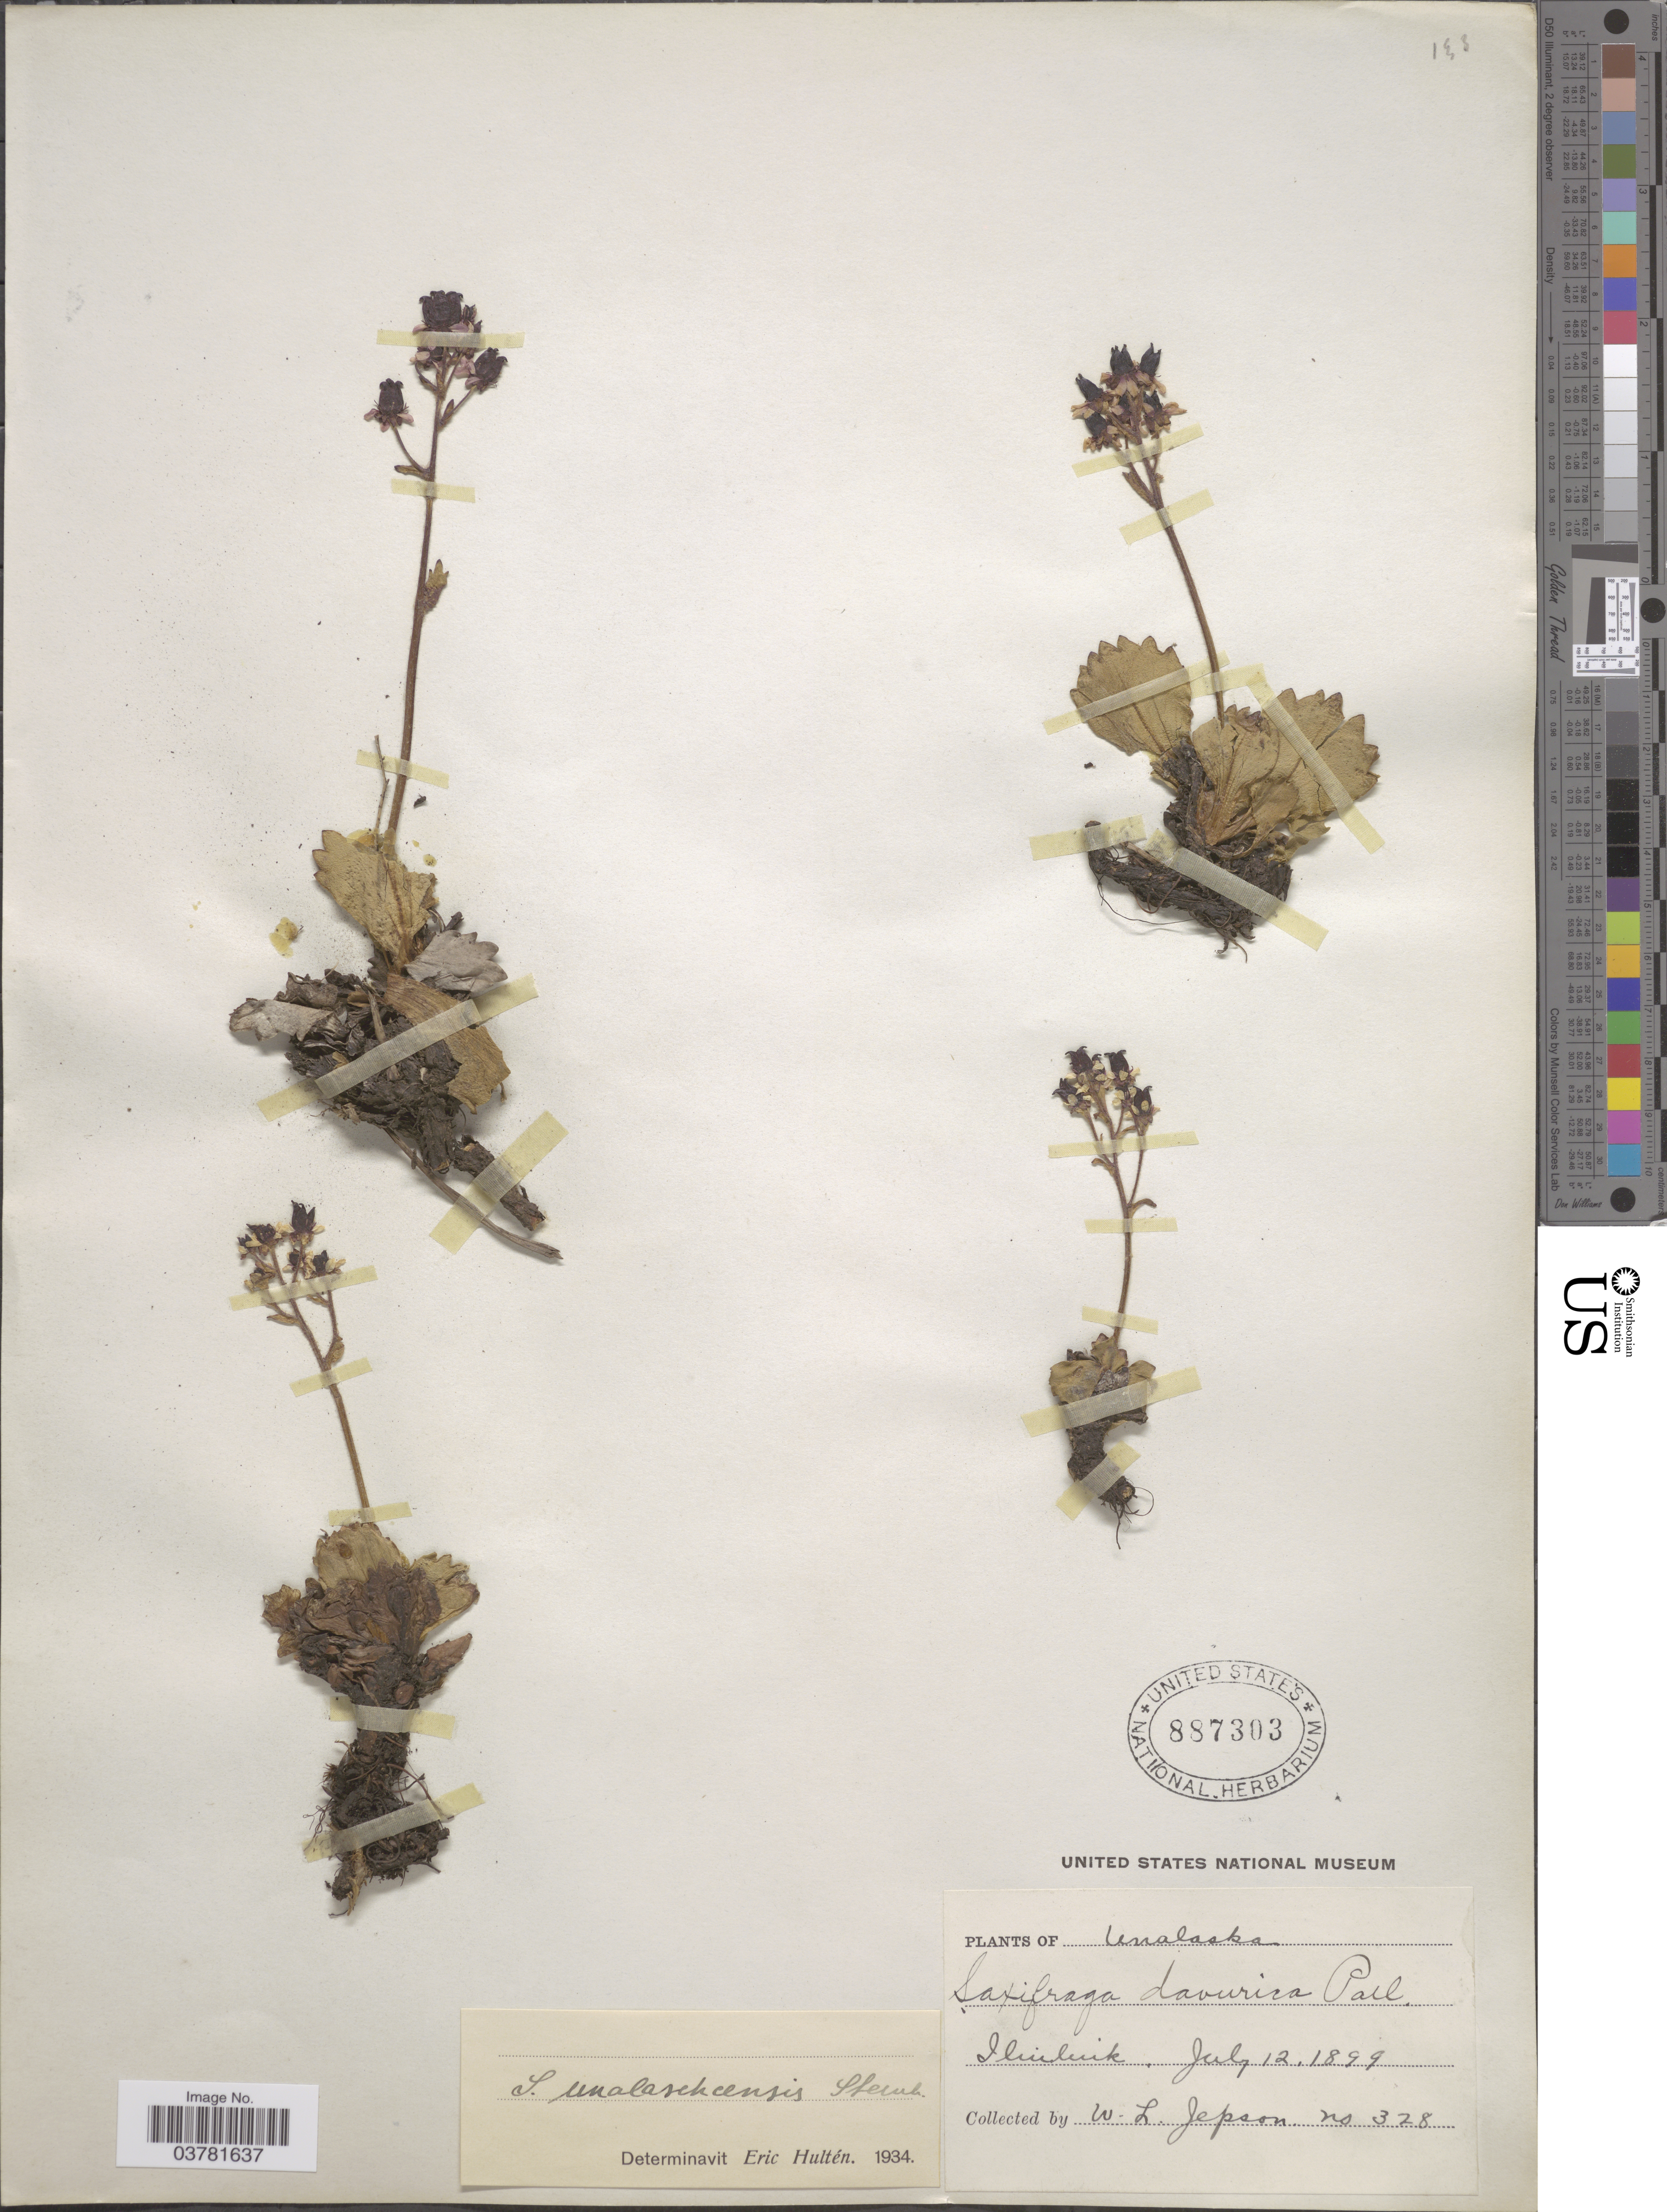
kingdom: Plantae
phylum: Tracheophyta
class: Magnoliopsida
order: Saxifragales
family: Saxifragaceae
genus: Micranthes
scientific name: Micranthes reflexa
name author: (Hook.) Small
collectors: W. L. Jepson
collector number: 328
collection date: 1899-07-12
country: United States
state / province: Alaska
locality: Unalaska. Iliuliuk.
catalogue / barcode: US 887303